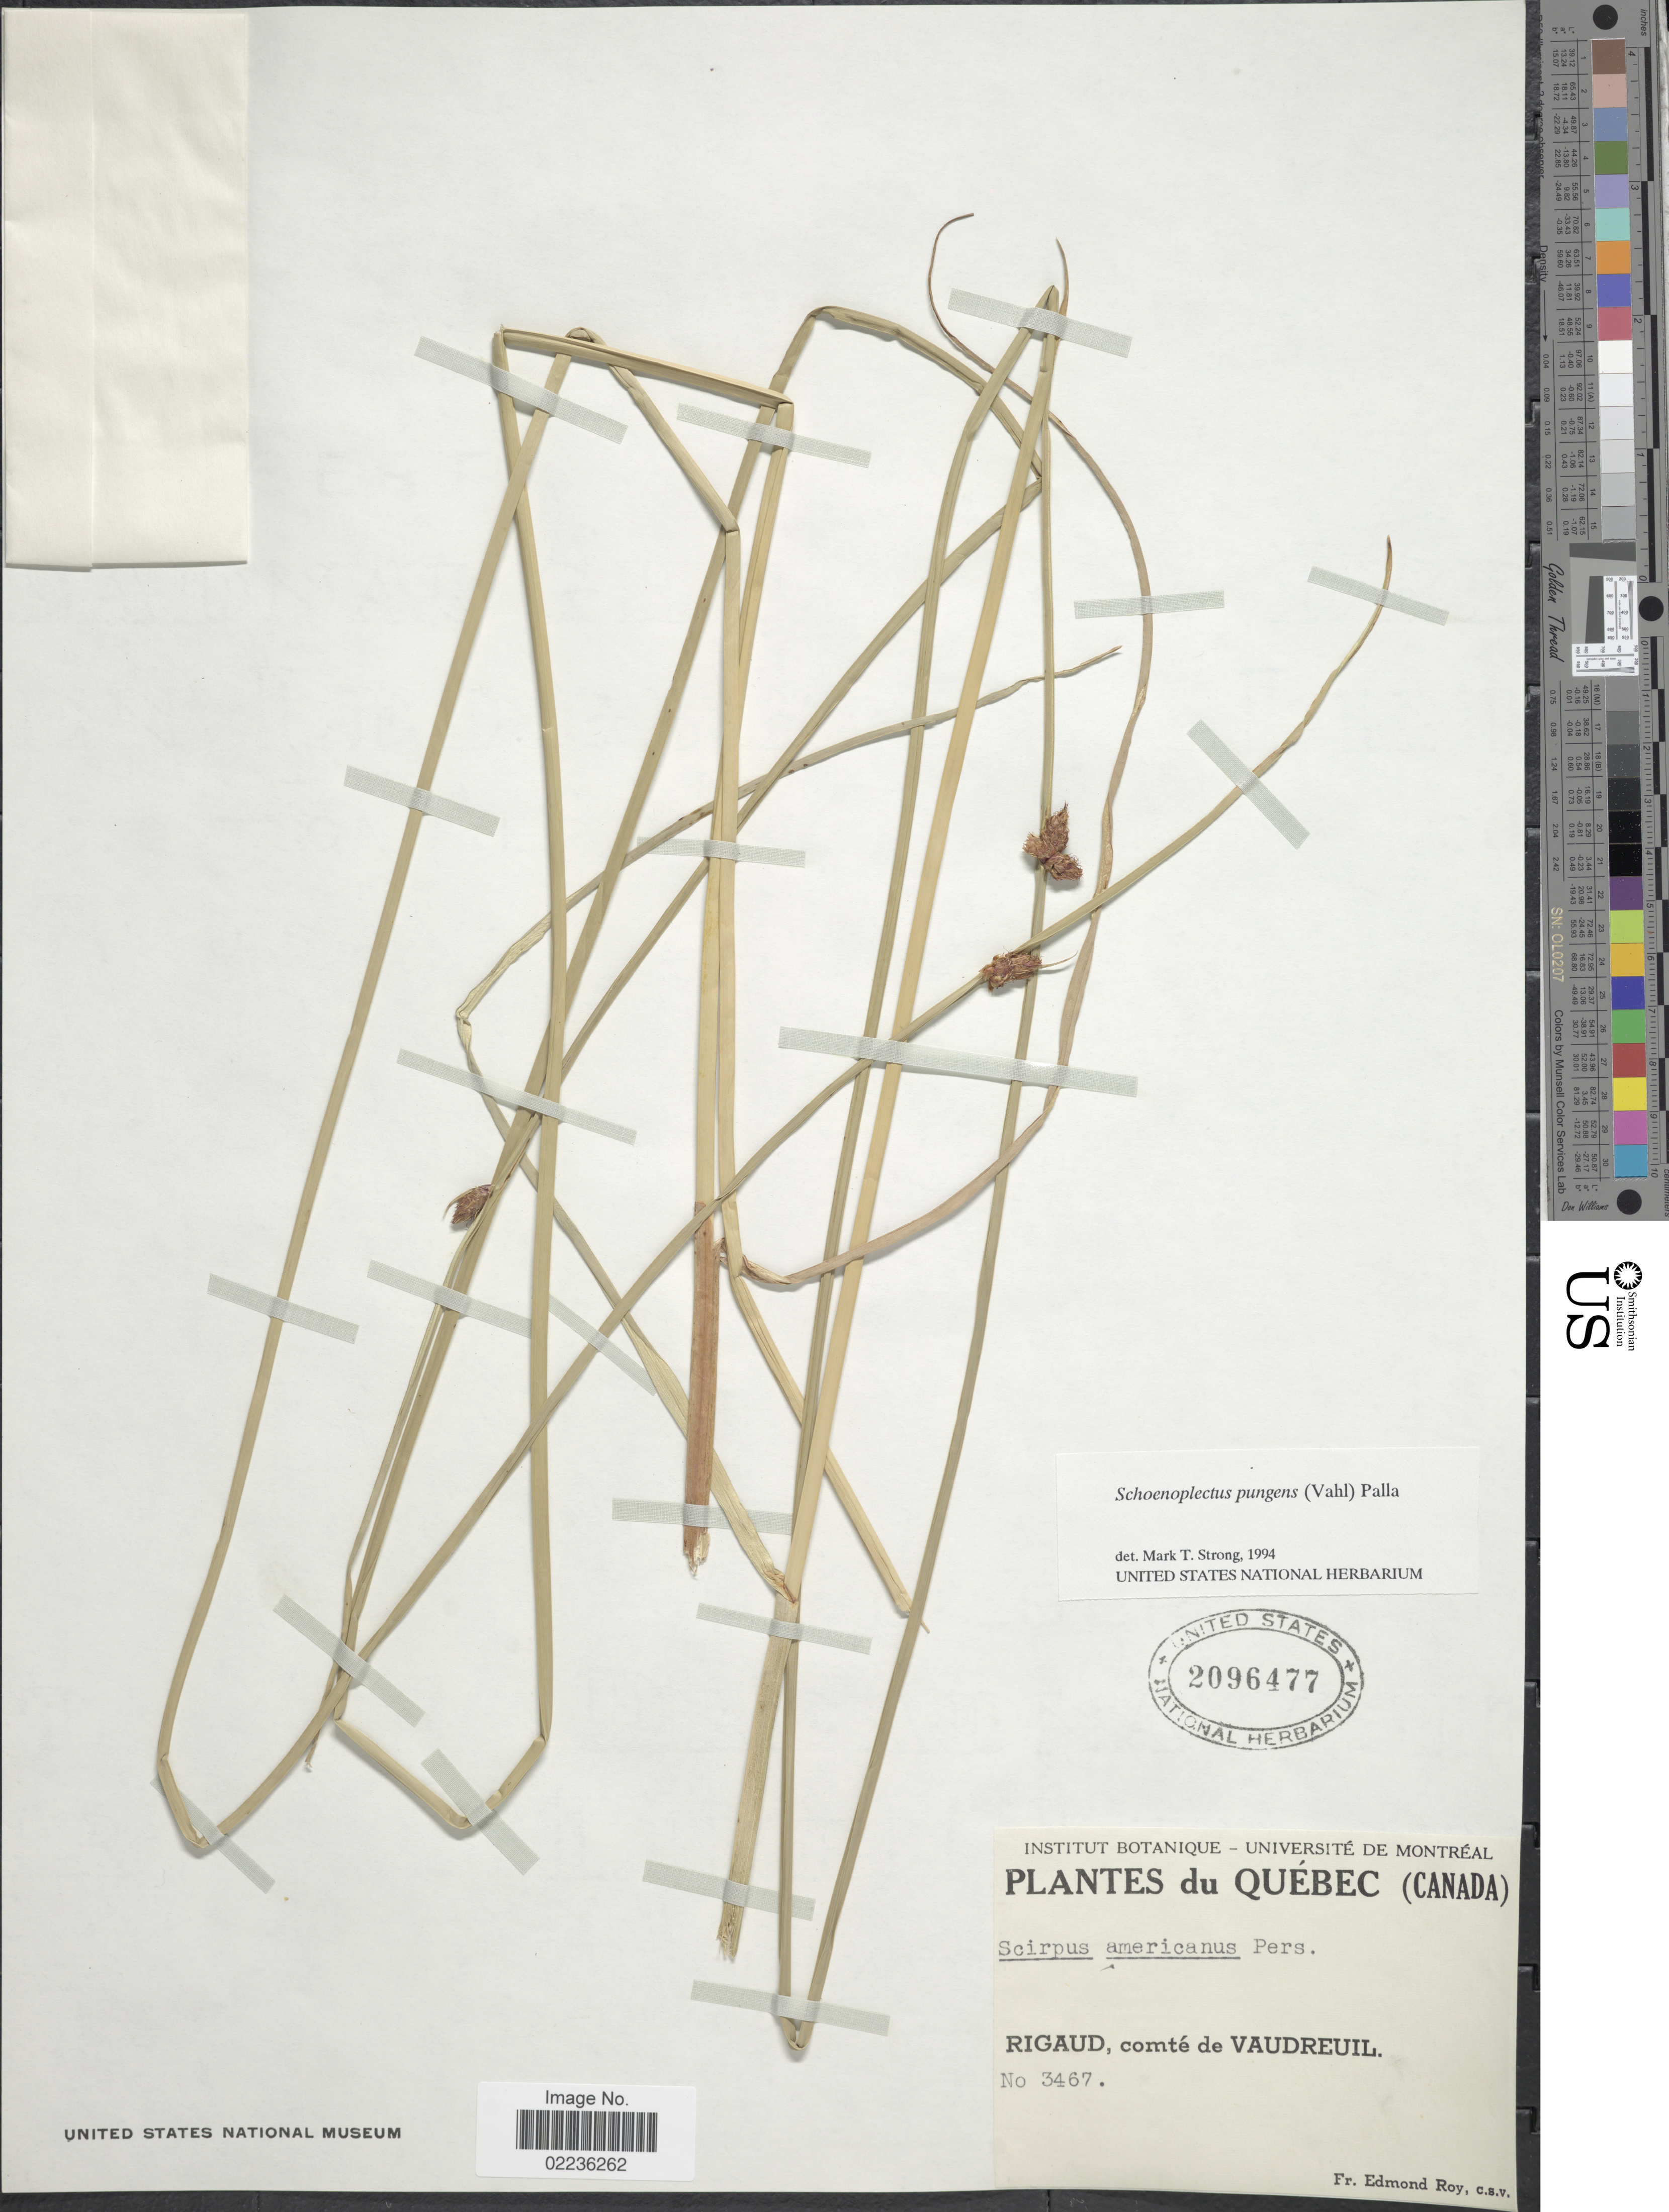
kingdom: Plantae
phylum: Tracheophyta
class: Liliopsida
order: Poales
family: Cyperaceae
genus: Schoenoplectus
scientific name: Schoenoplectus pungens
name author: (Vahl) Palla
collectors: E. Roy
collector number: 3467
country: Canada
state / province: Quebec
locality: Rigaud, comte de Vaudreuil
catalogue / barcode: US 2096477